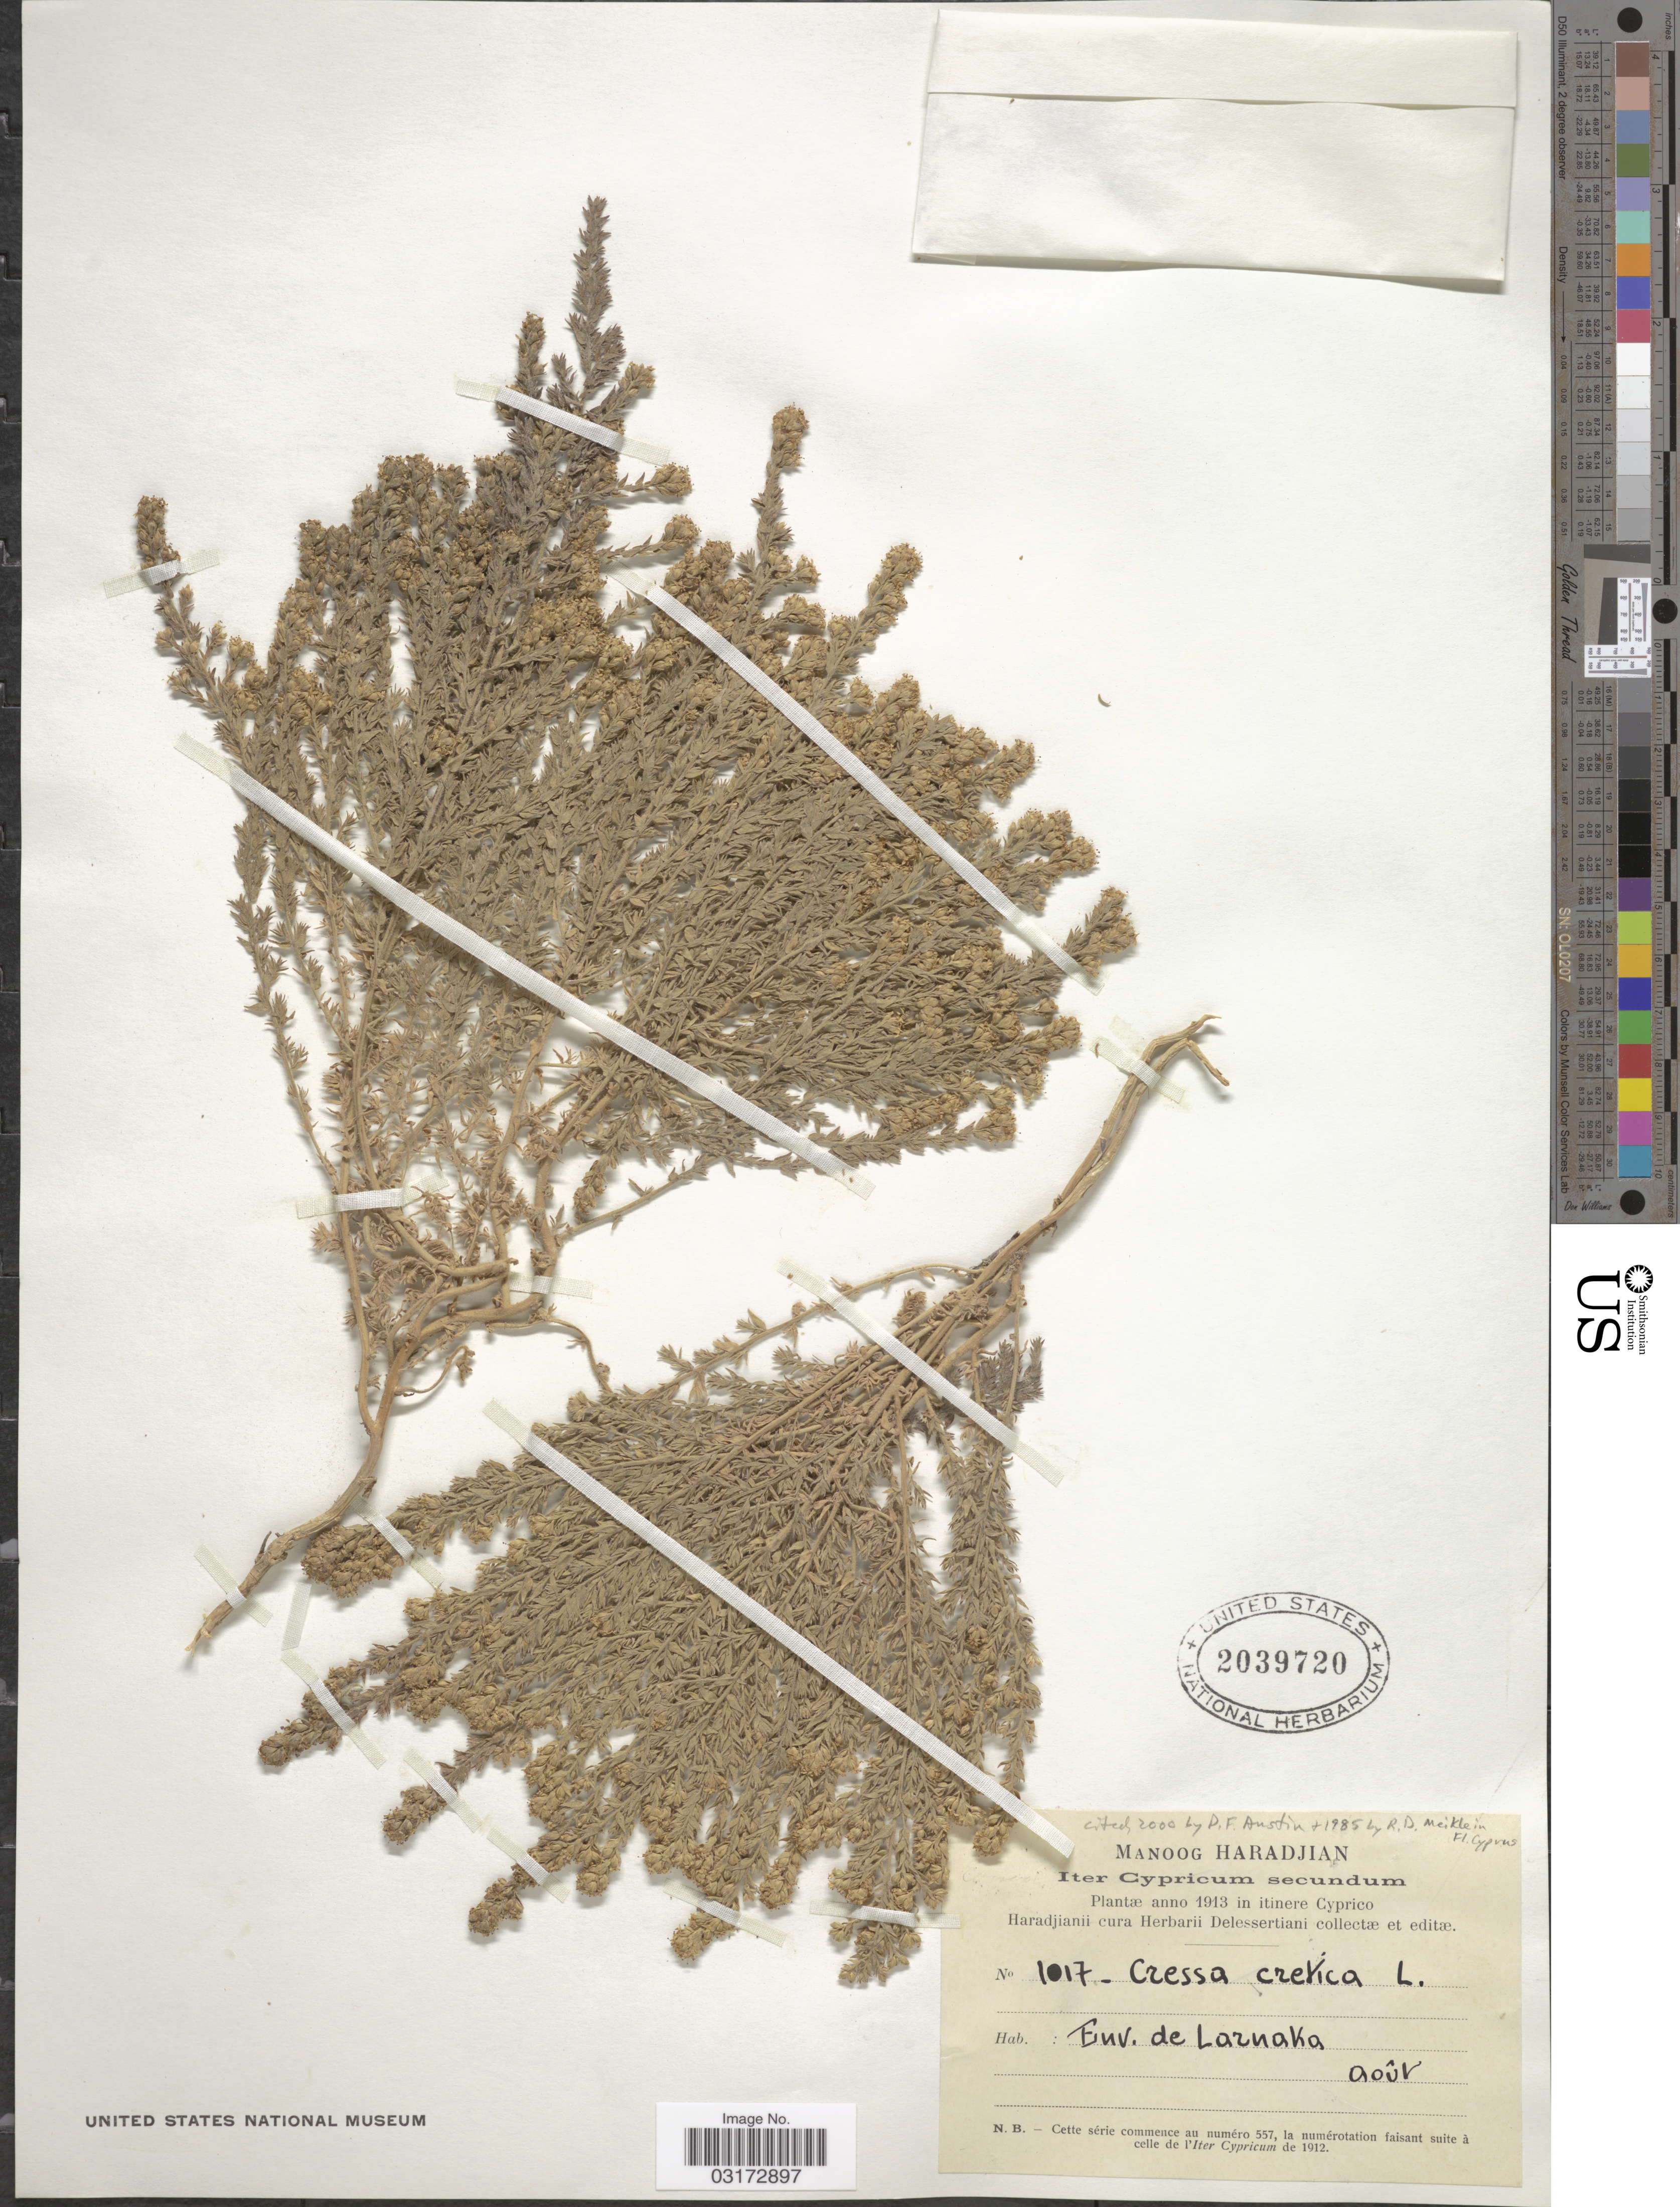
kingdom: Plantae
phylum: Tracheophyta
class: Magnoliopsida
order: Solanales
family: Convolvulaceae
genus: Cressa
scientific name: Cressa cretica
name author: L.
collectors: M. Haradjian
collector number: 1017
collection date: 1913-08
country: Cyprus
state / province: Lárnaka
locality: Env. de Larnaka.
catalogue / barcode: US 2039720